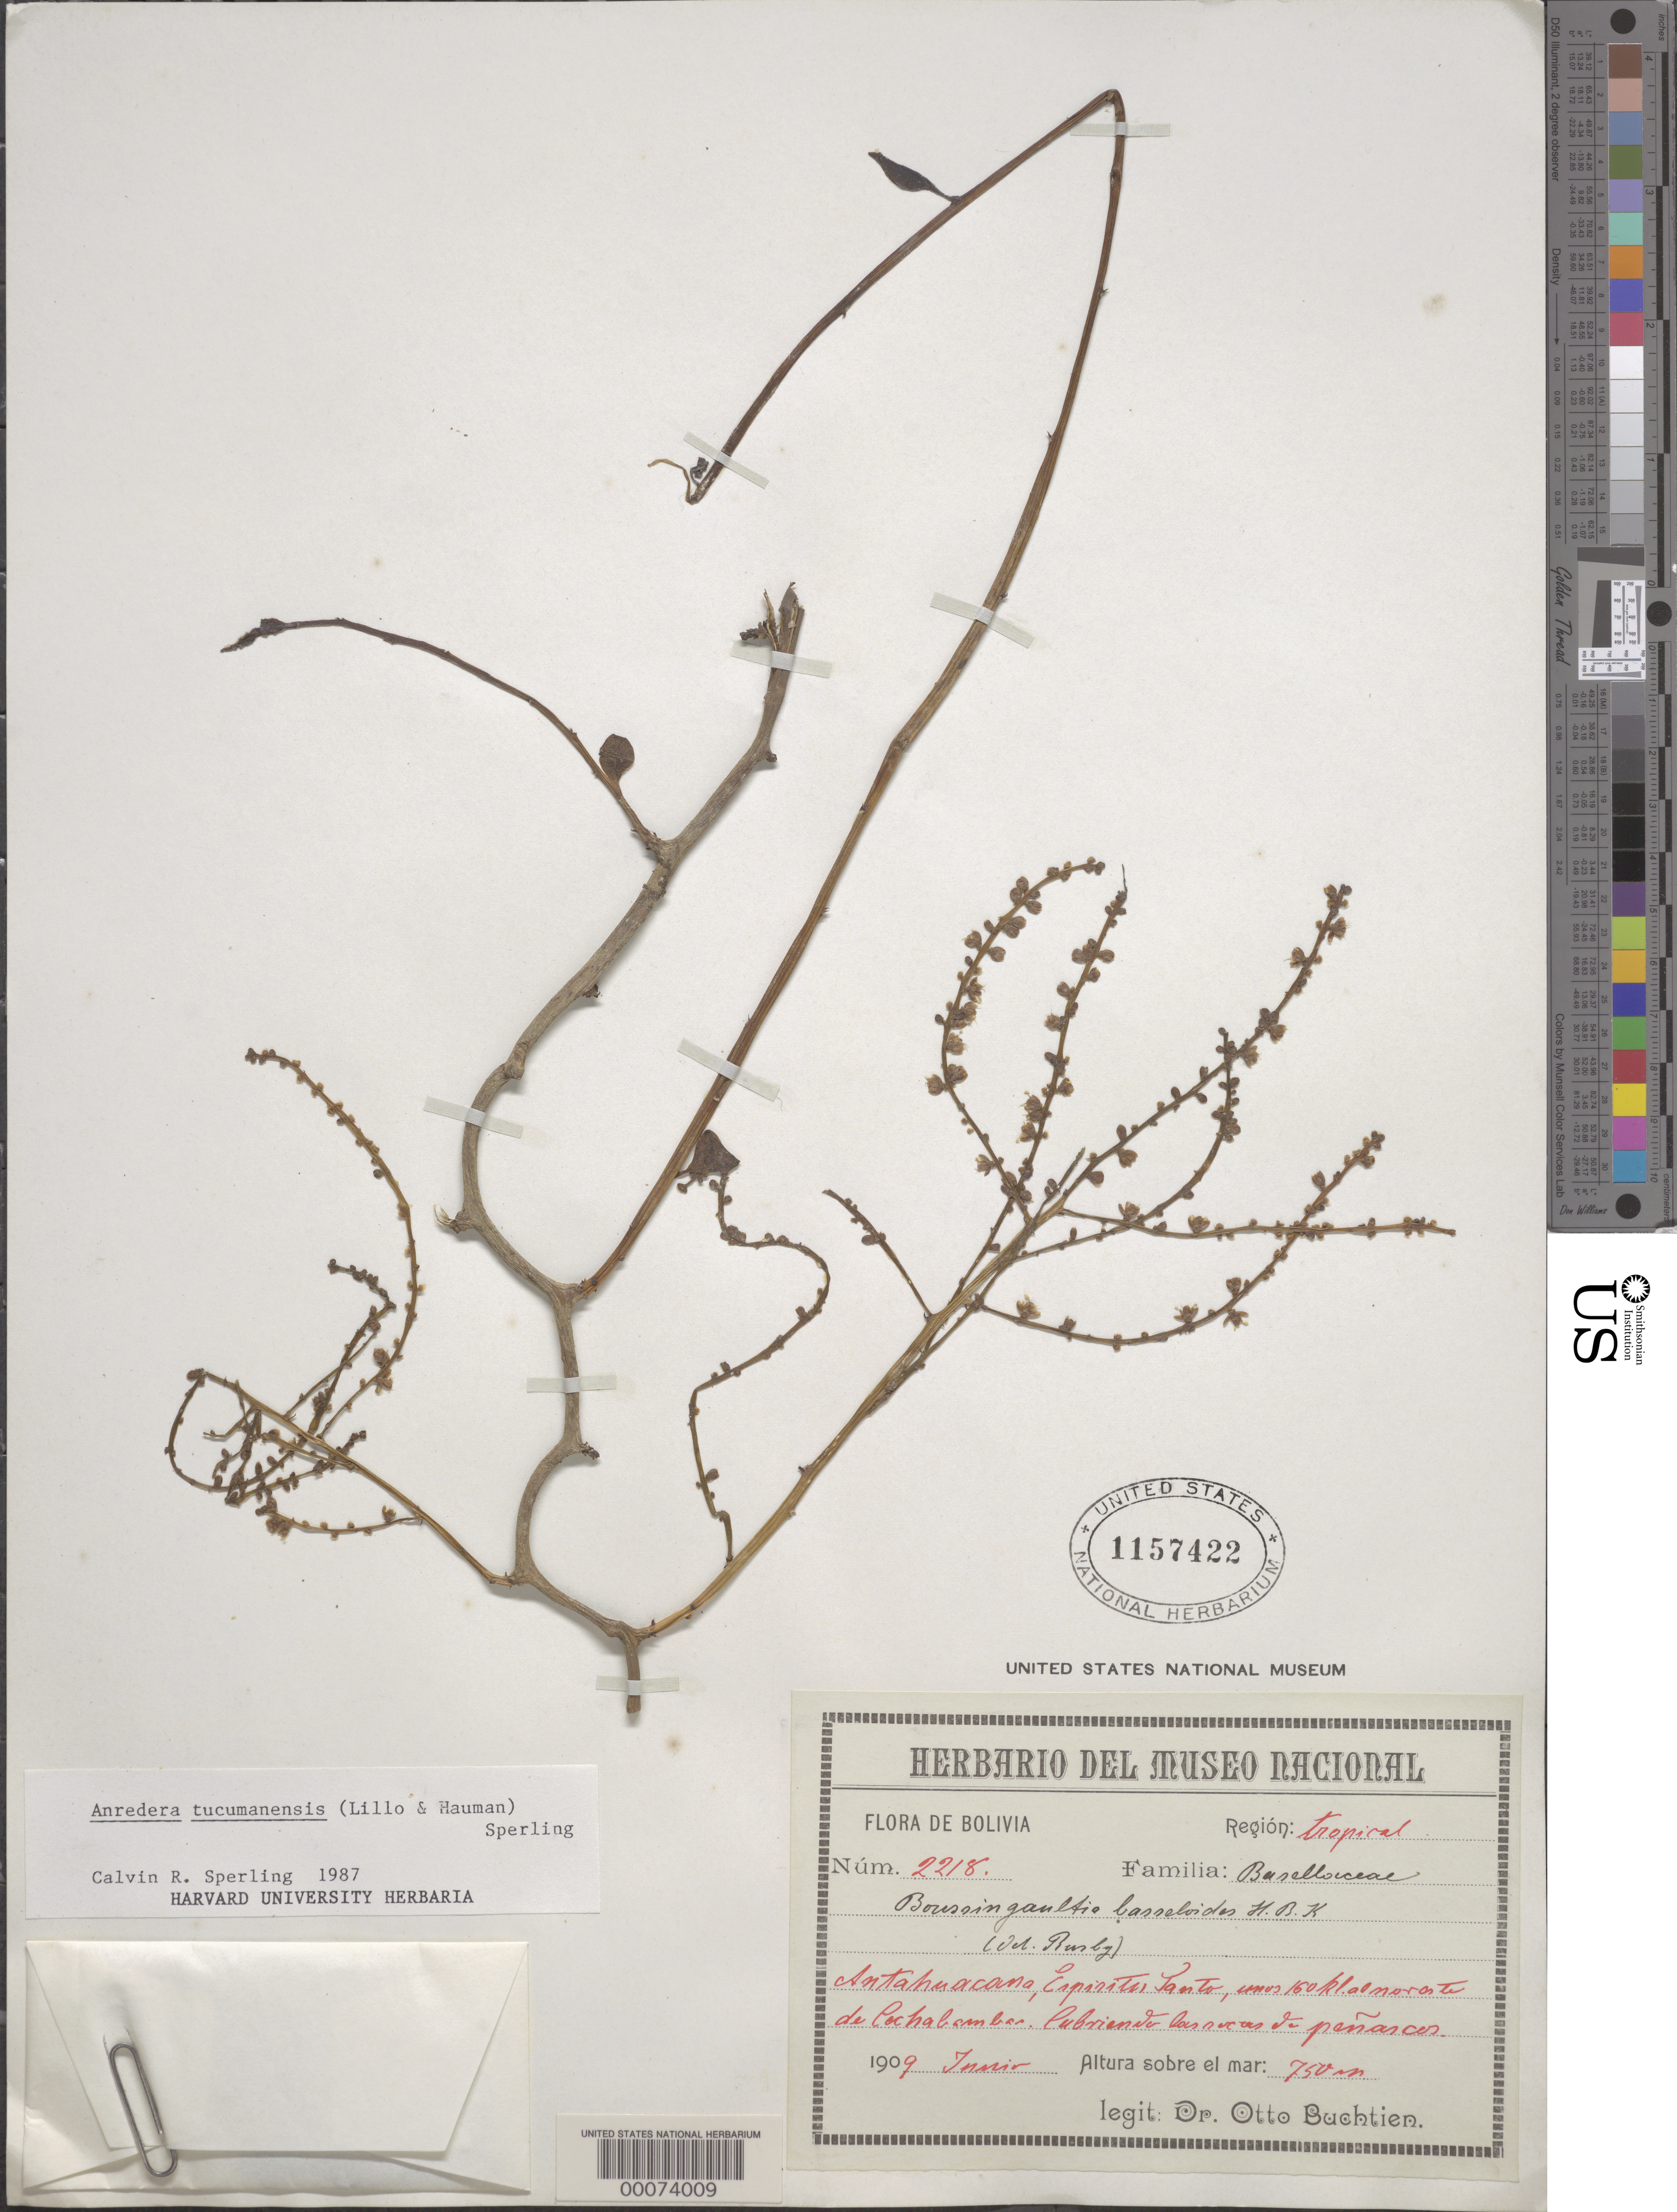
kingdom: Plantae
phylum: Tracheophyta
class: Magnoliopsida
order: Caryophyllales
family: Basellaceae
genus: Anredera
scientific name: Anredera tucumanensis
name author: (Lillo & Hauman) Sperling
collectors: O. Buchtien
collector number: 2218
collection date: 1909-06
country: Bolivia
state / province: Cochabamba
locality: Región: tropical. Antahuacana, Espiritu Santo, unos 160 kl. al noreste de Cochabamba.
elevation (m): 750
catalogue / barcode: US 1157422